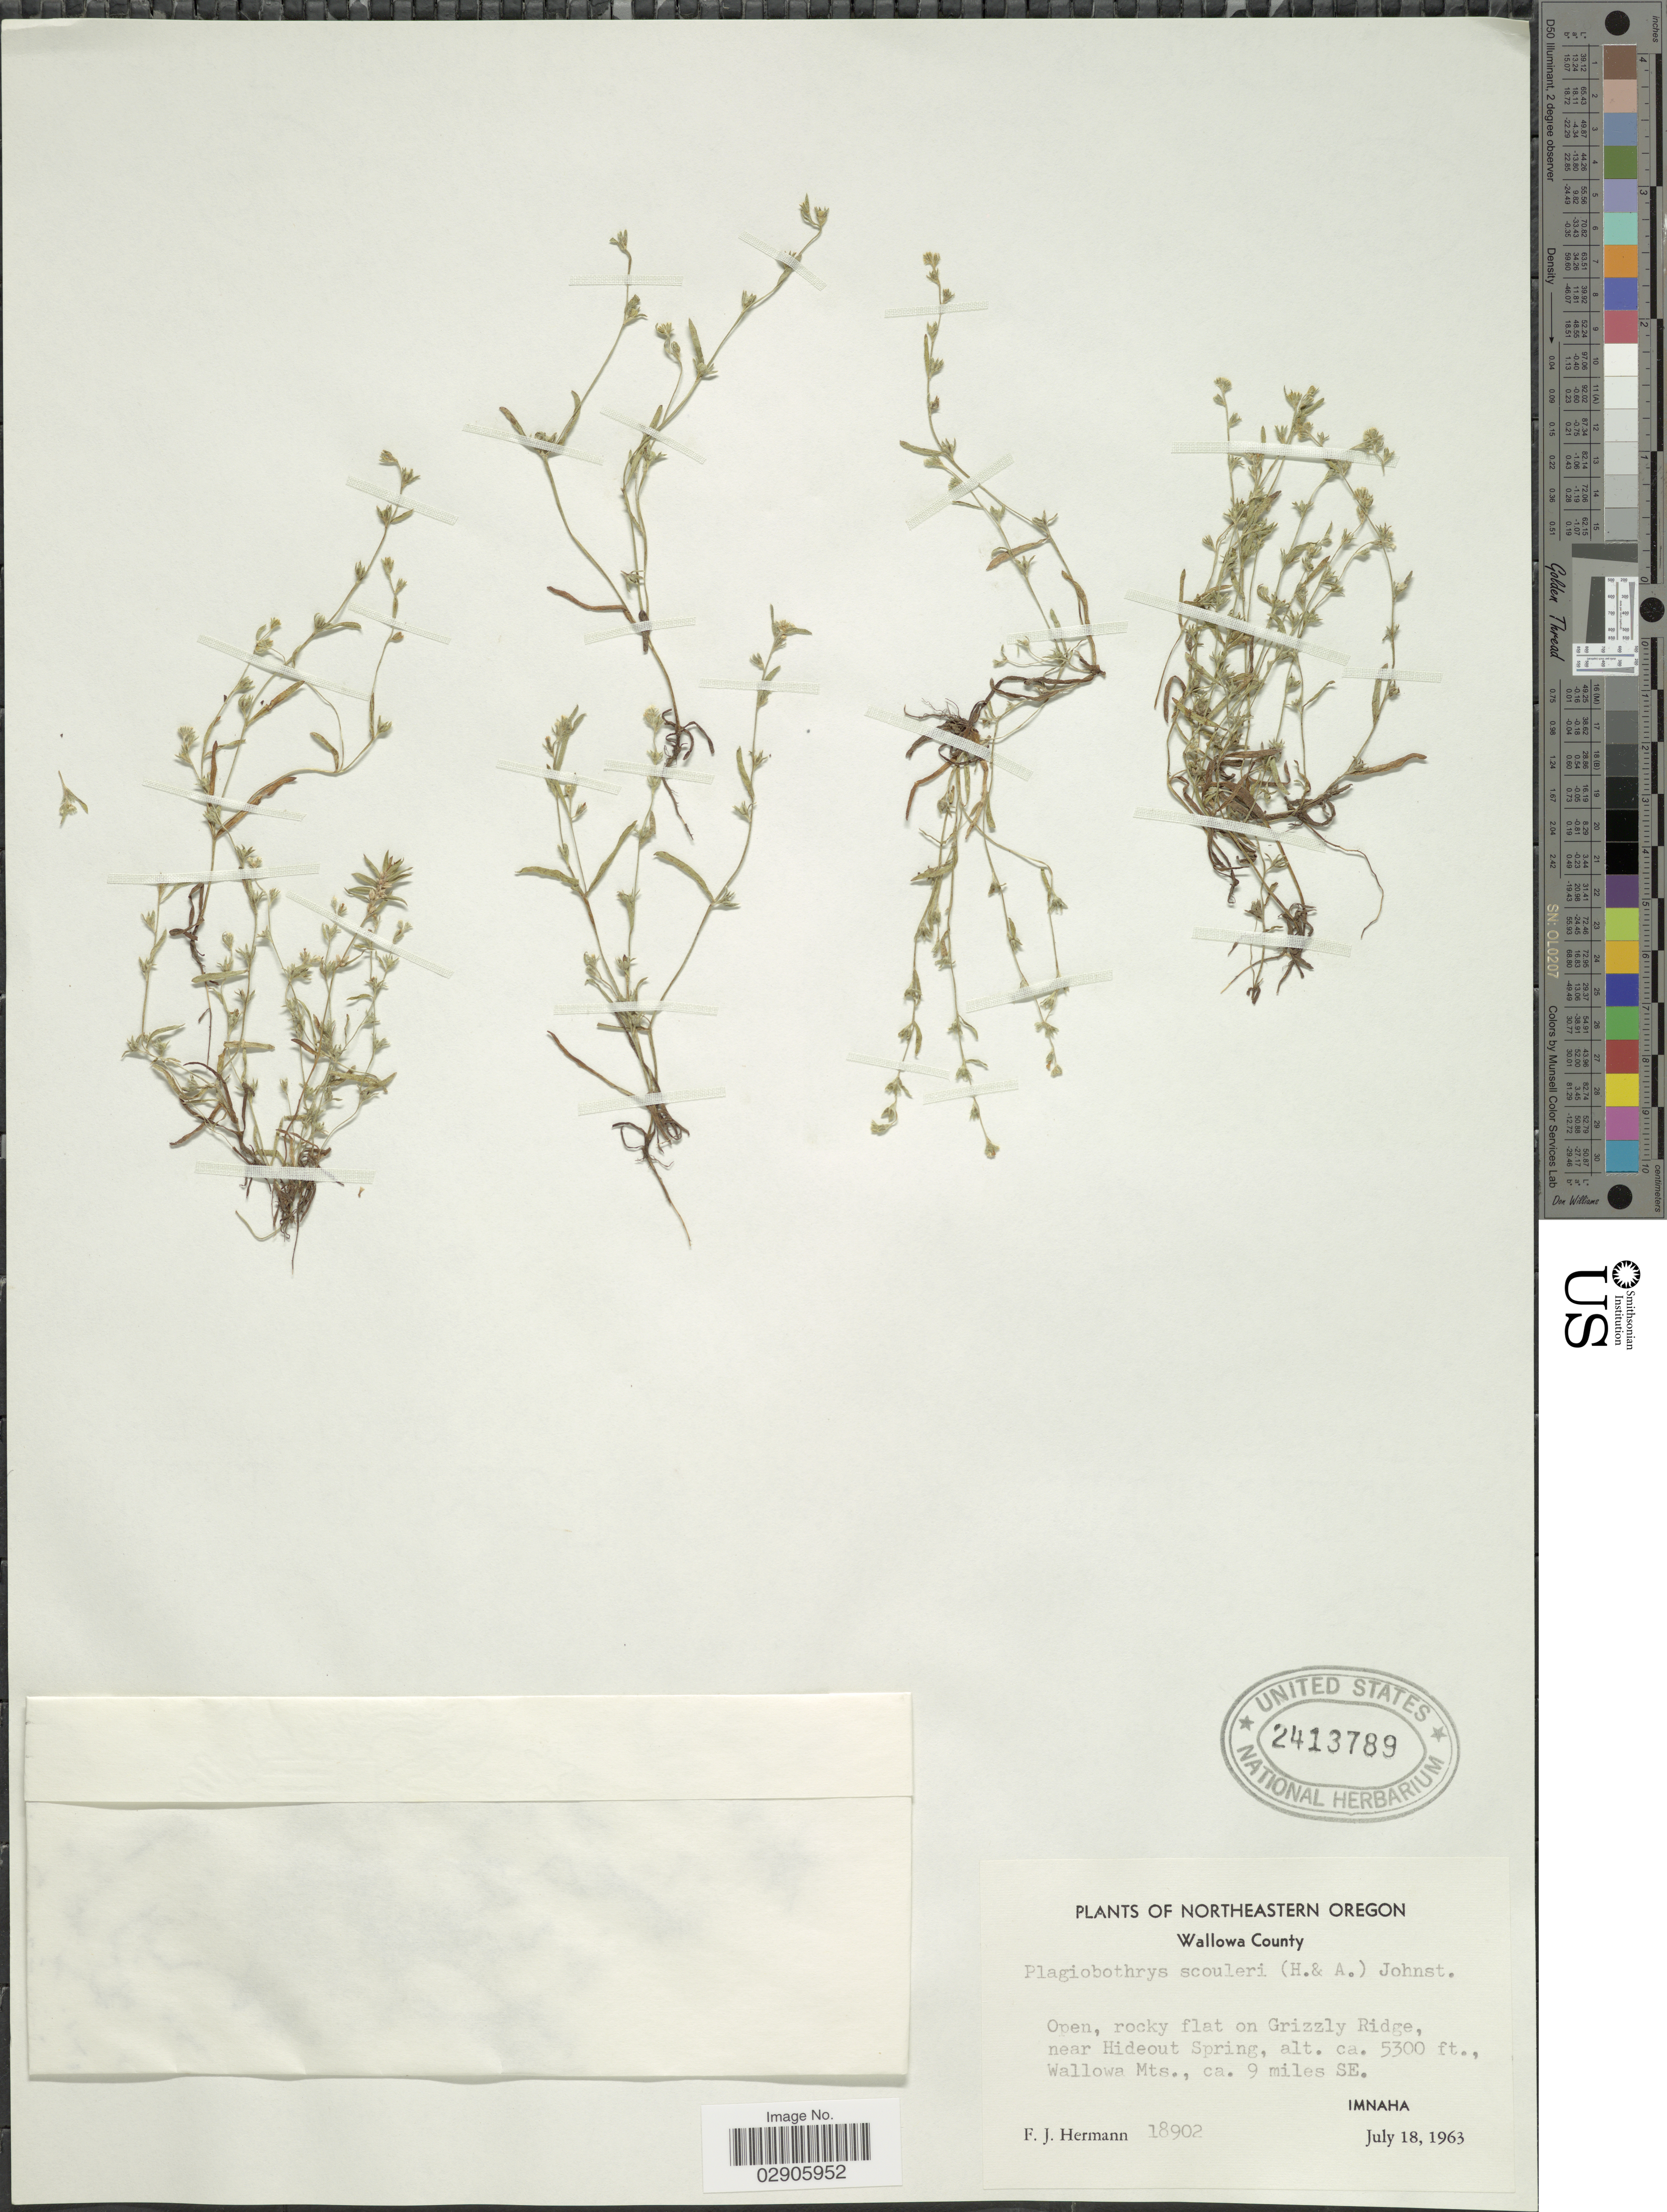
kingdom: Plantae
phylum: Tracheophyta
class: Magnoliopsida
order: Boraginales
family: Boraginaceae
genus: Plagiobothrys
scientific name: Plagiobothrys scouleri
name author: I.M. Johnst.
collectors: F. J. Hermann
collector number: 18902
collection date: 1963-07-18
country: United States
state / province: Oregon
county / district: Wallowa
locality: Northeastern Oregon, Wallowa County, Open, rocky flat on Grizzly Ridge, near Hideout Spring, Wallowa Mts., ca. 9 miles SE. Imnaha.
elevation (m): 1615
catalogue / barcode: US 2413789